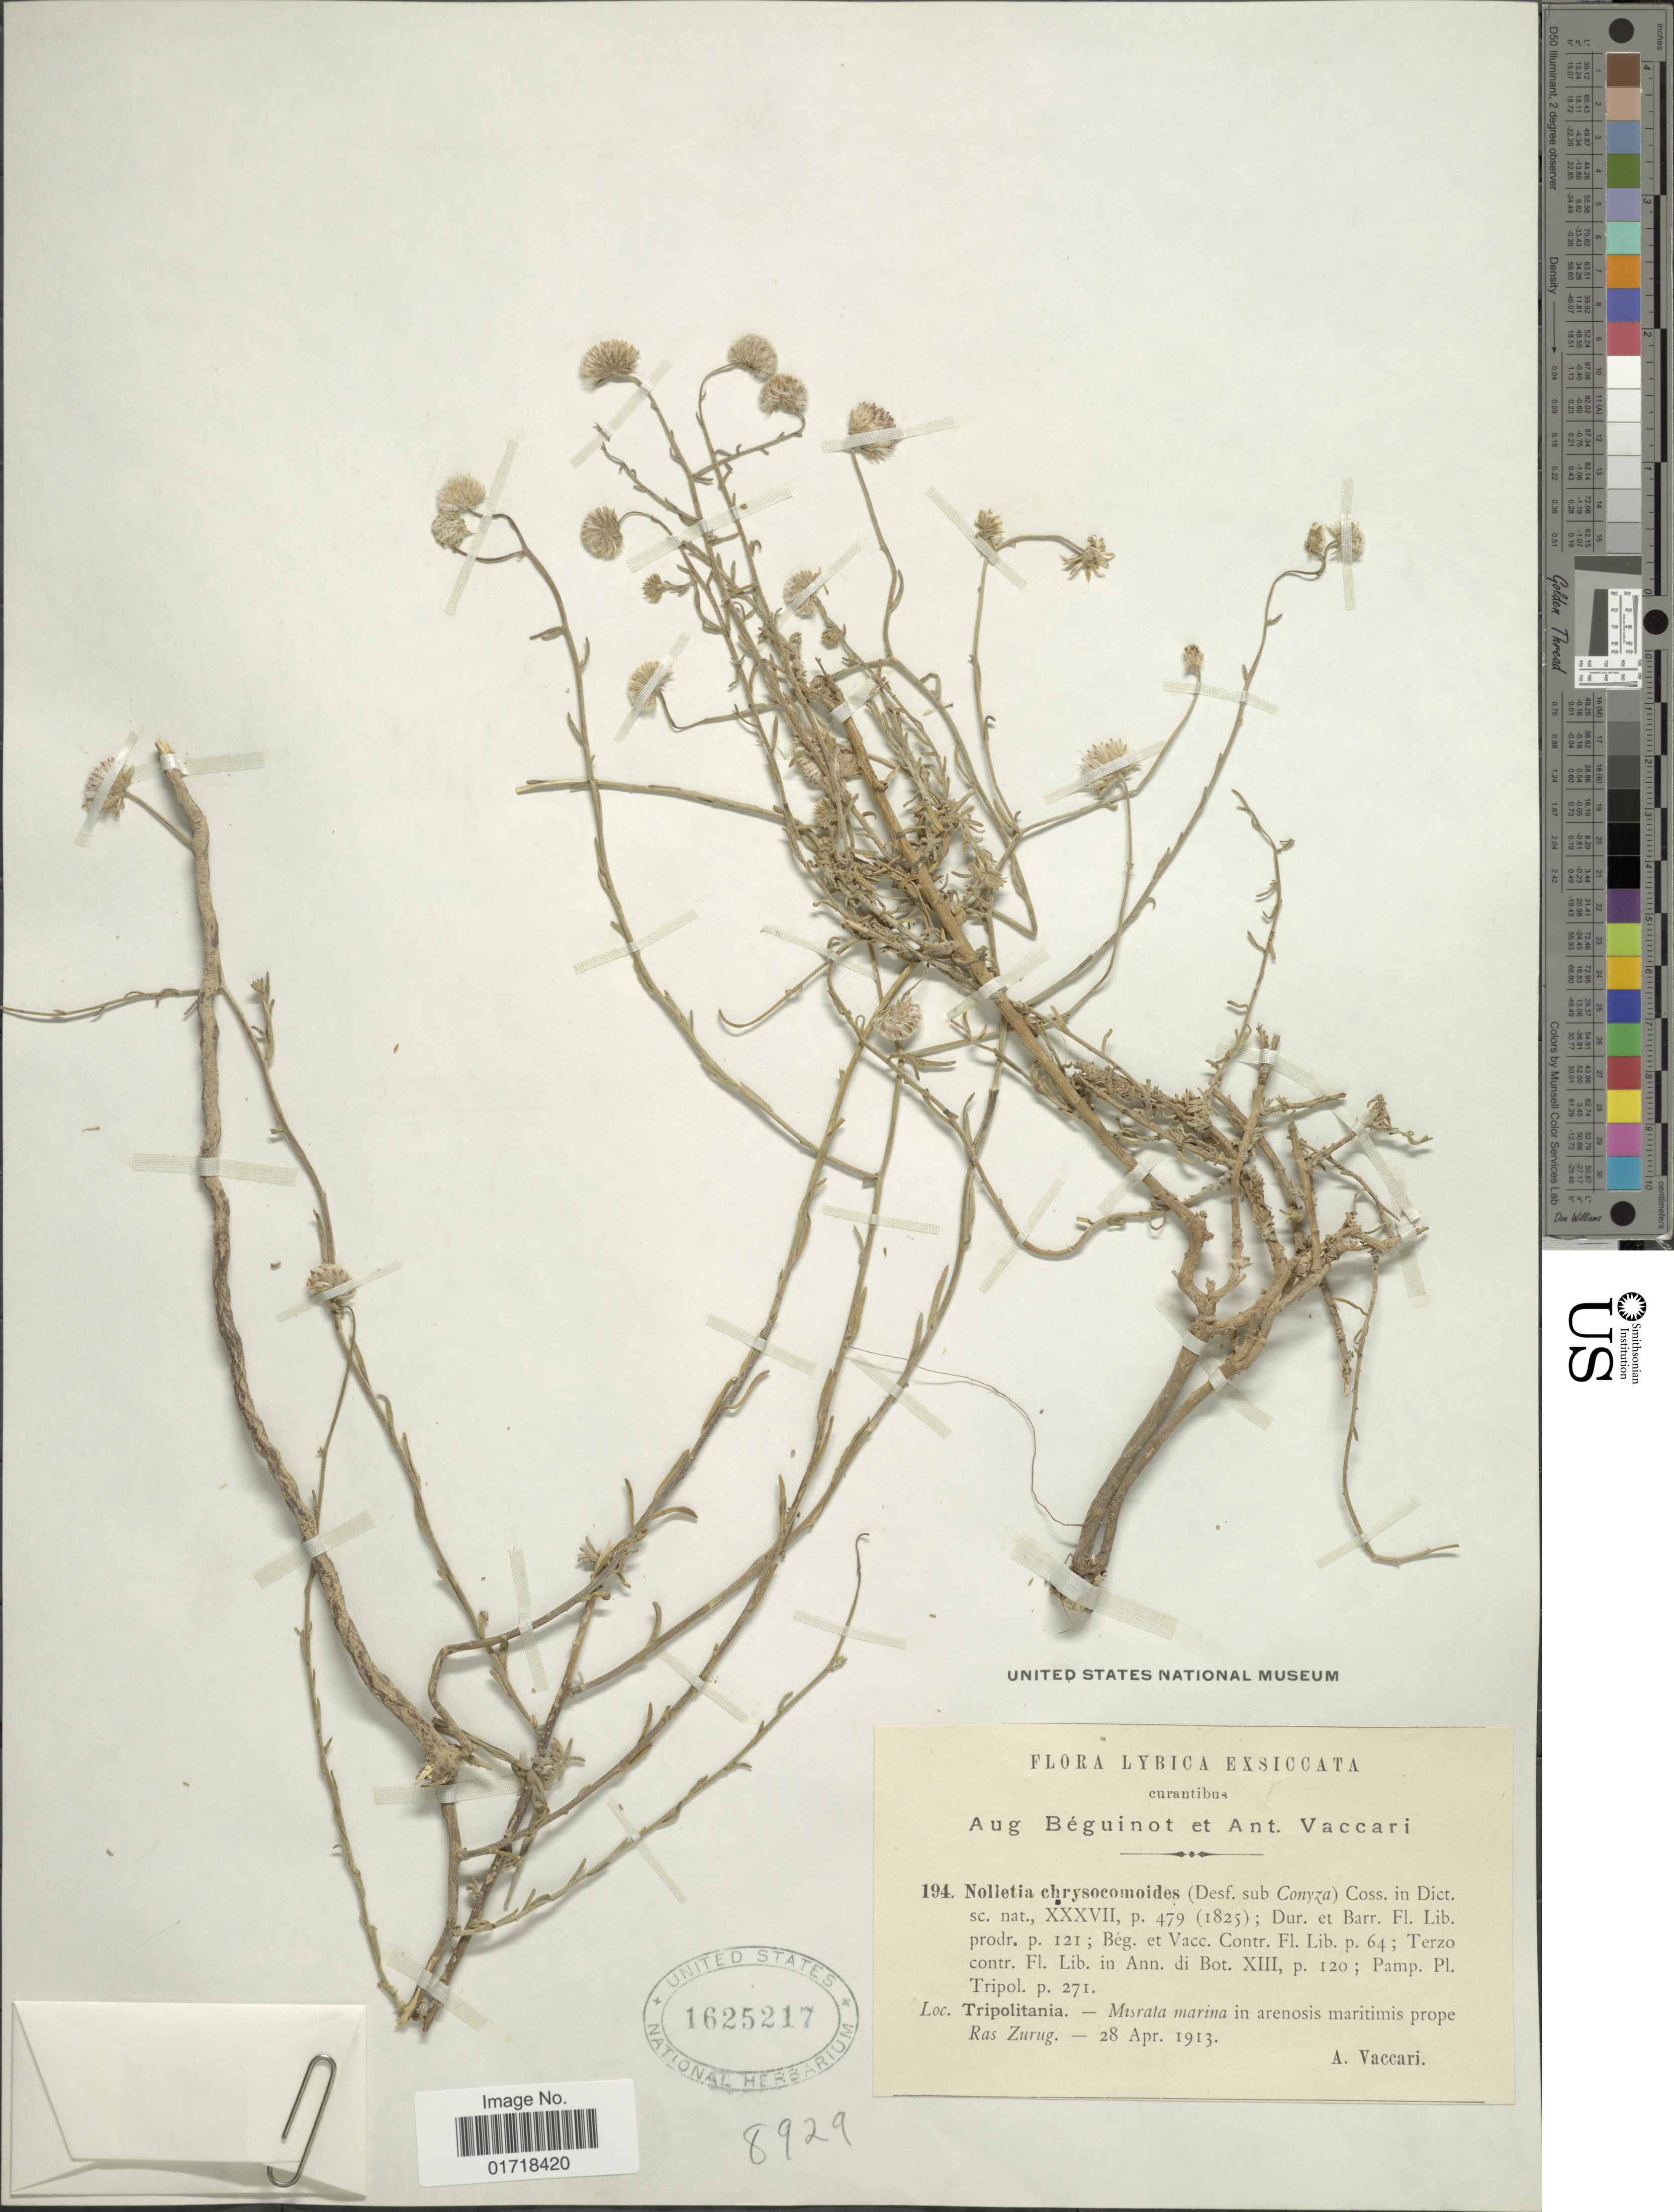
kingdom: Plantae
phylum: Tracheophyta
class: Magnoliopsida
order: Asterales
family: Asteraceae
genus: Nolletia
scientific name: Nolletia chrysocomoides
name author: (Desf.) Cass.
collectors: A. Béguinot & A. Vaccari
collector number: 194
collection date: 1913-04-28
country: Libya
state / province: Misratah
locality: Musrata Marina in arenosis maritimis prope Ras Zurug.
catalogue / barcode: US 1625217